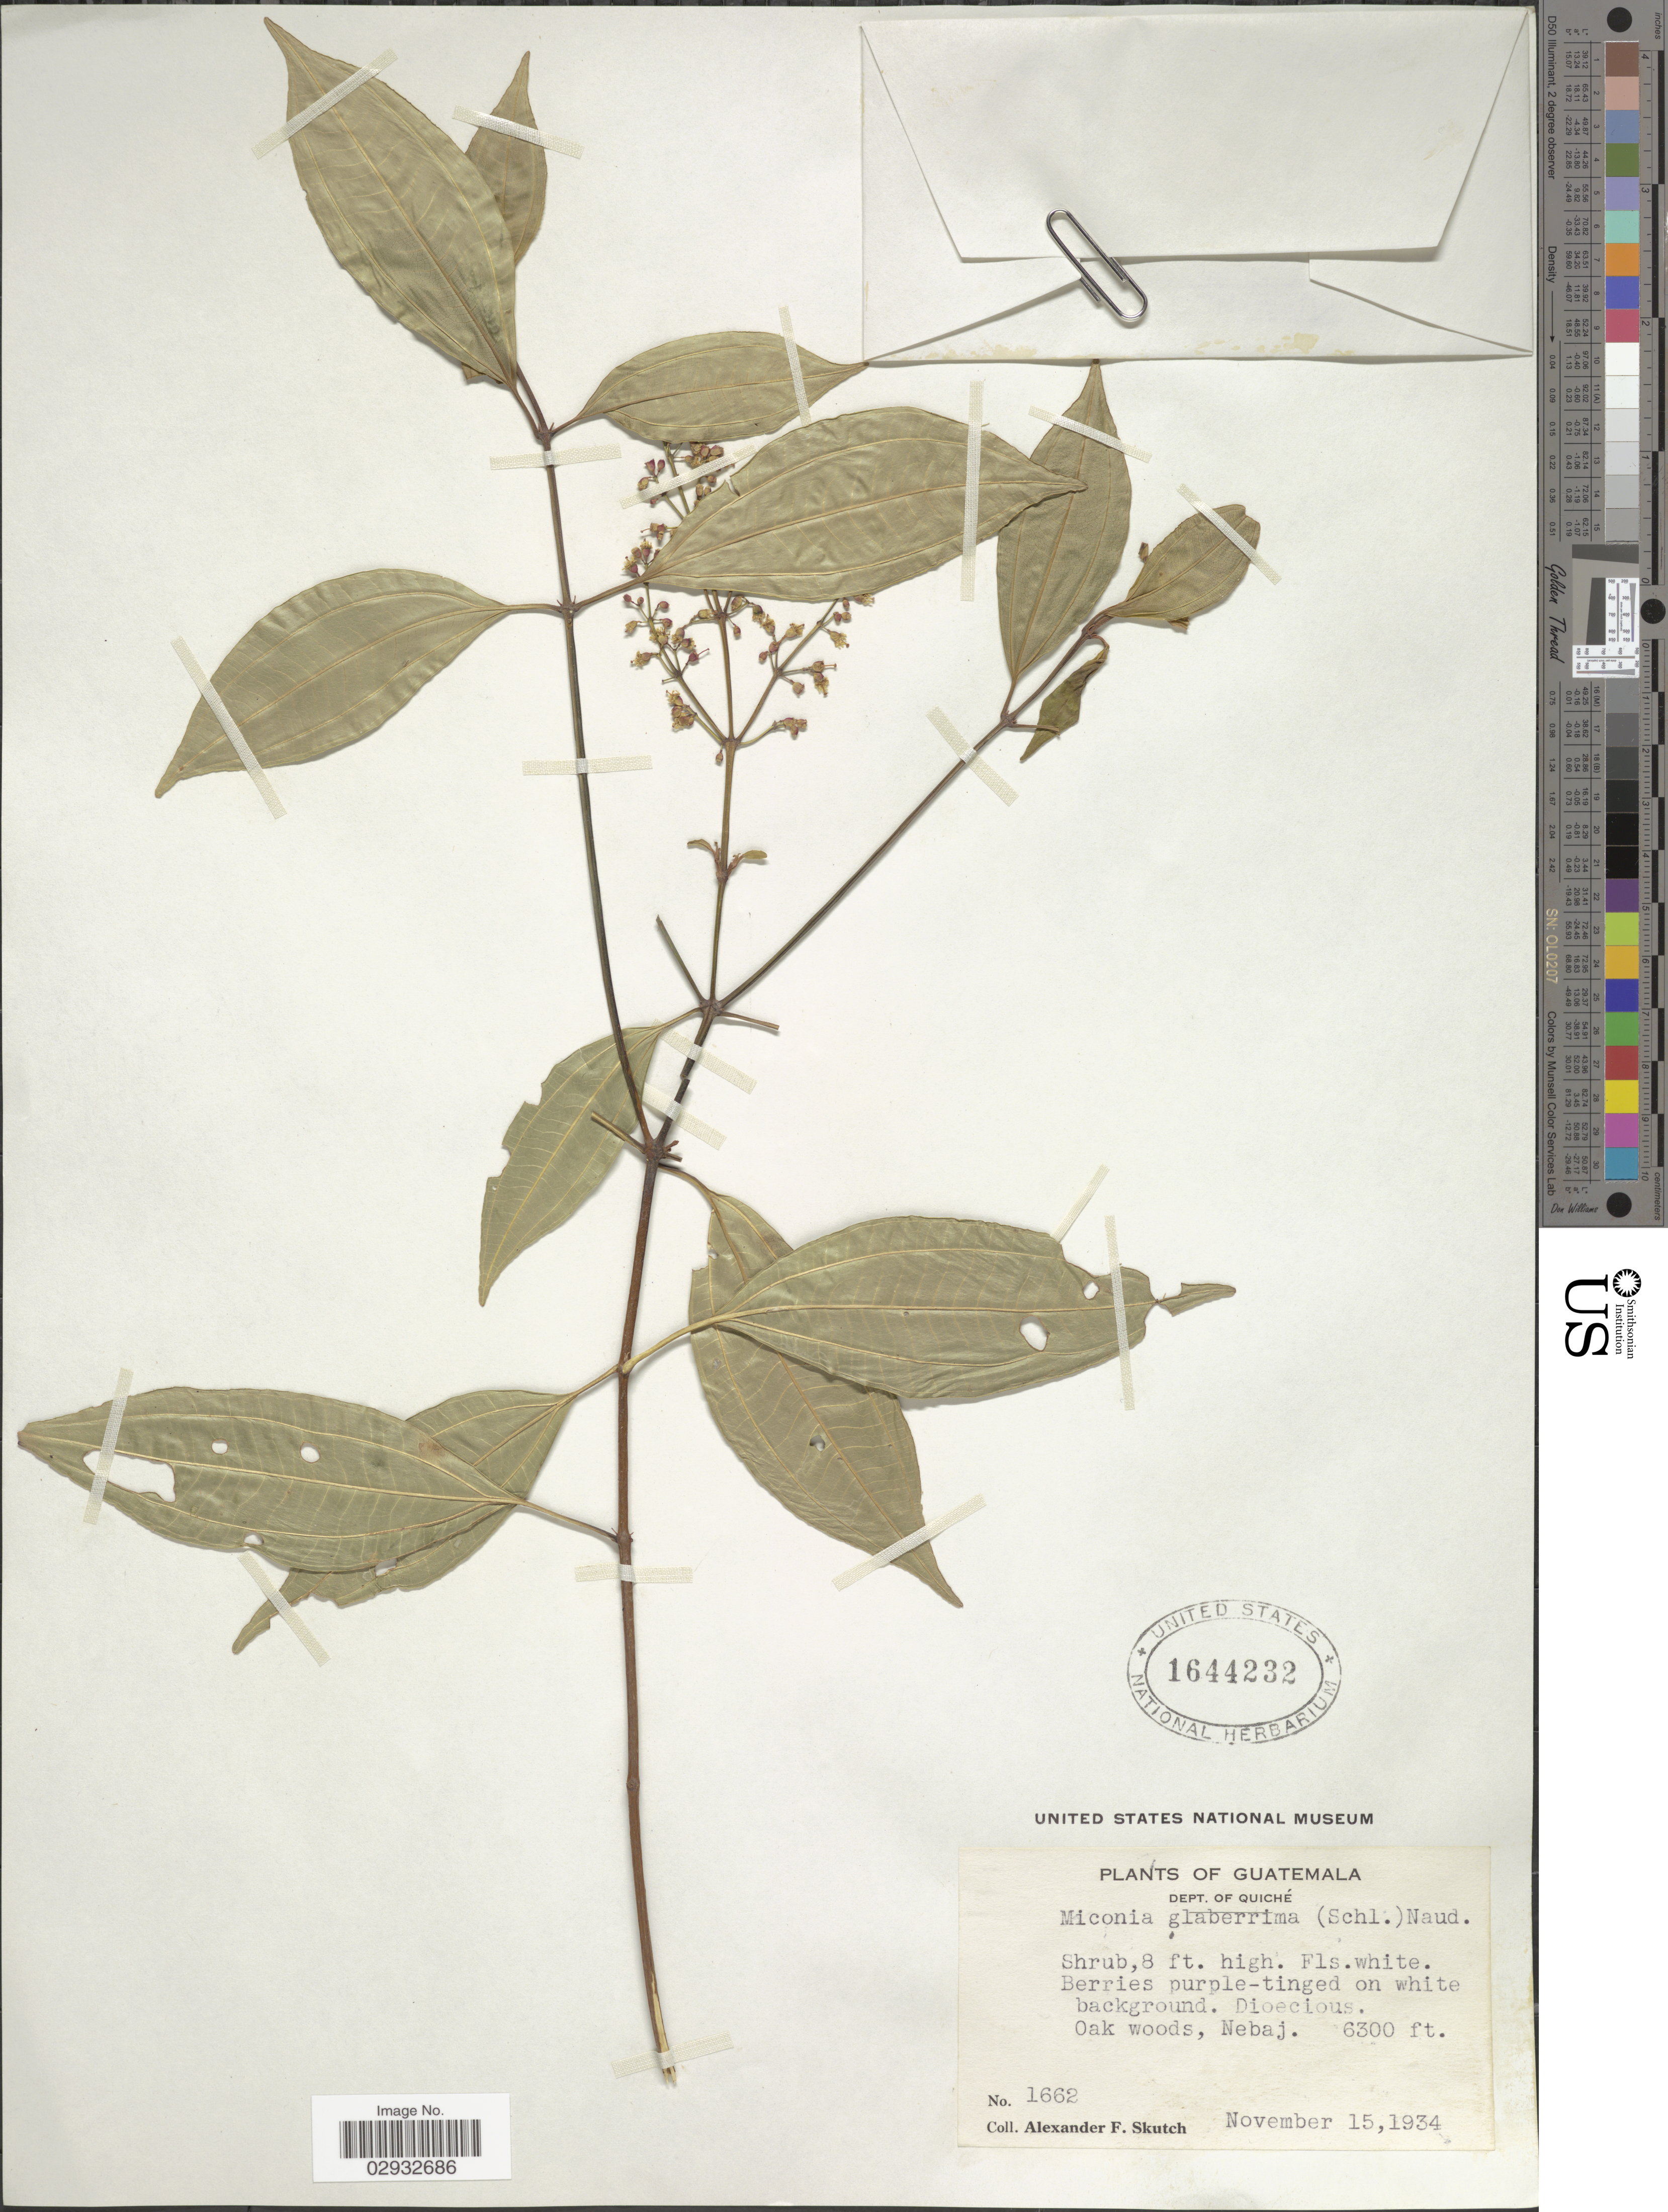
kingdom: Plantae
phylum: Tracheophyta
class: Magnoliopsida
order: Myrtales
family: Melastomataceae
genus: Miconia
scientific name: Miconia glaberrima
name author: (Schltdl.) Naudin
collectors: A. F. Skutch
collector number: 1662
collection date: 1934-11-15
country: Guatemala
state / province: El Quiché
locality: Dept. of Quiché. Nebaj.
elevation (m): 1920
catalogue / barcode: US 1644232